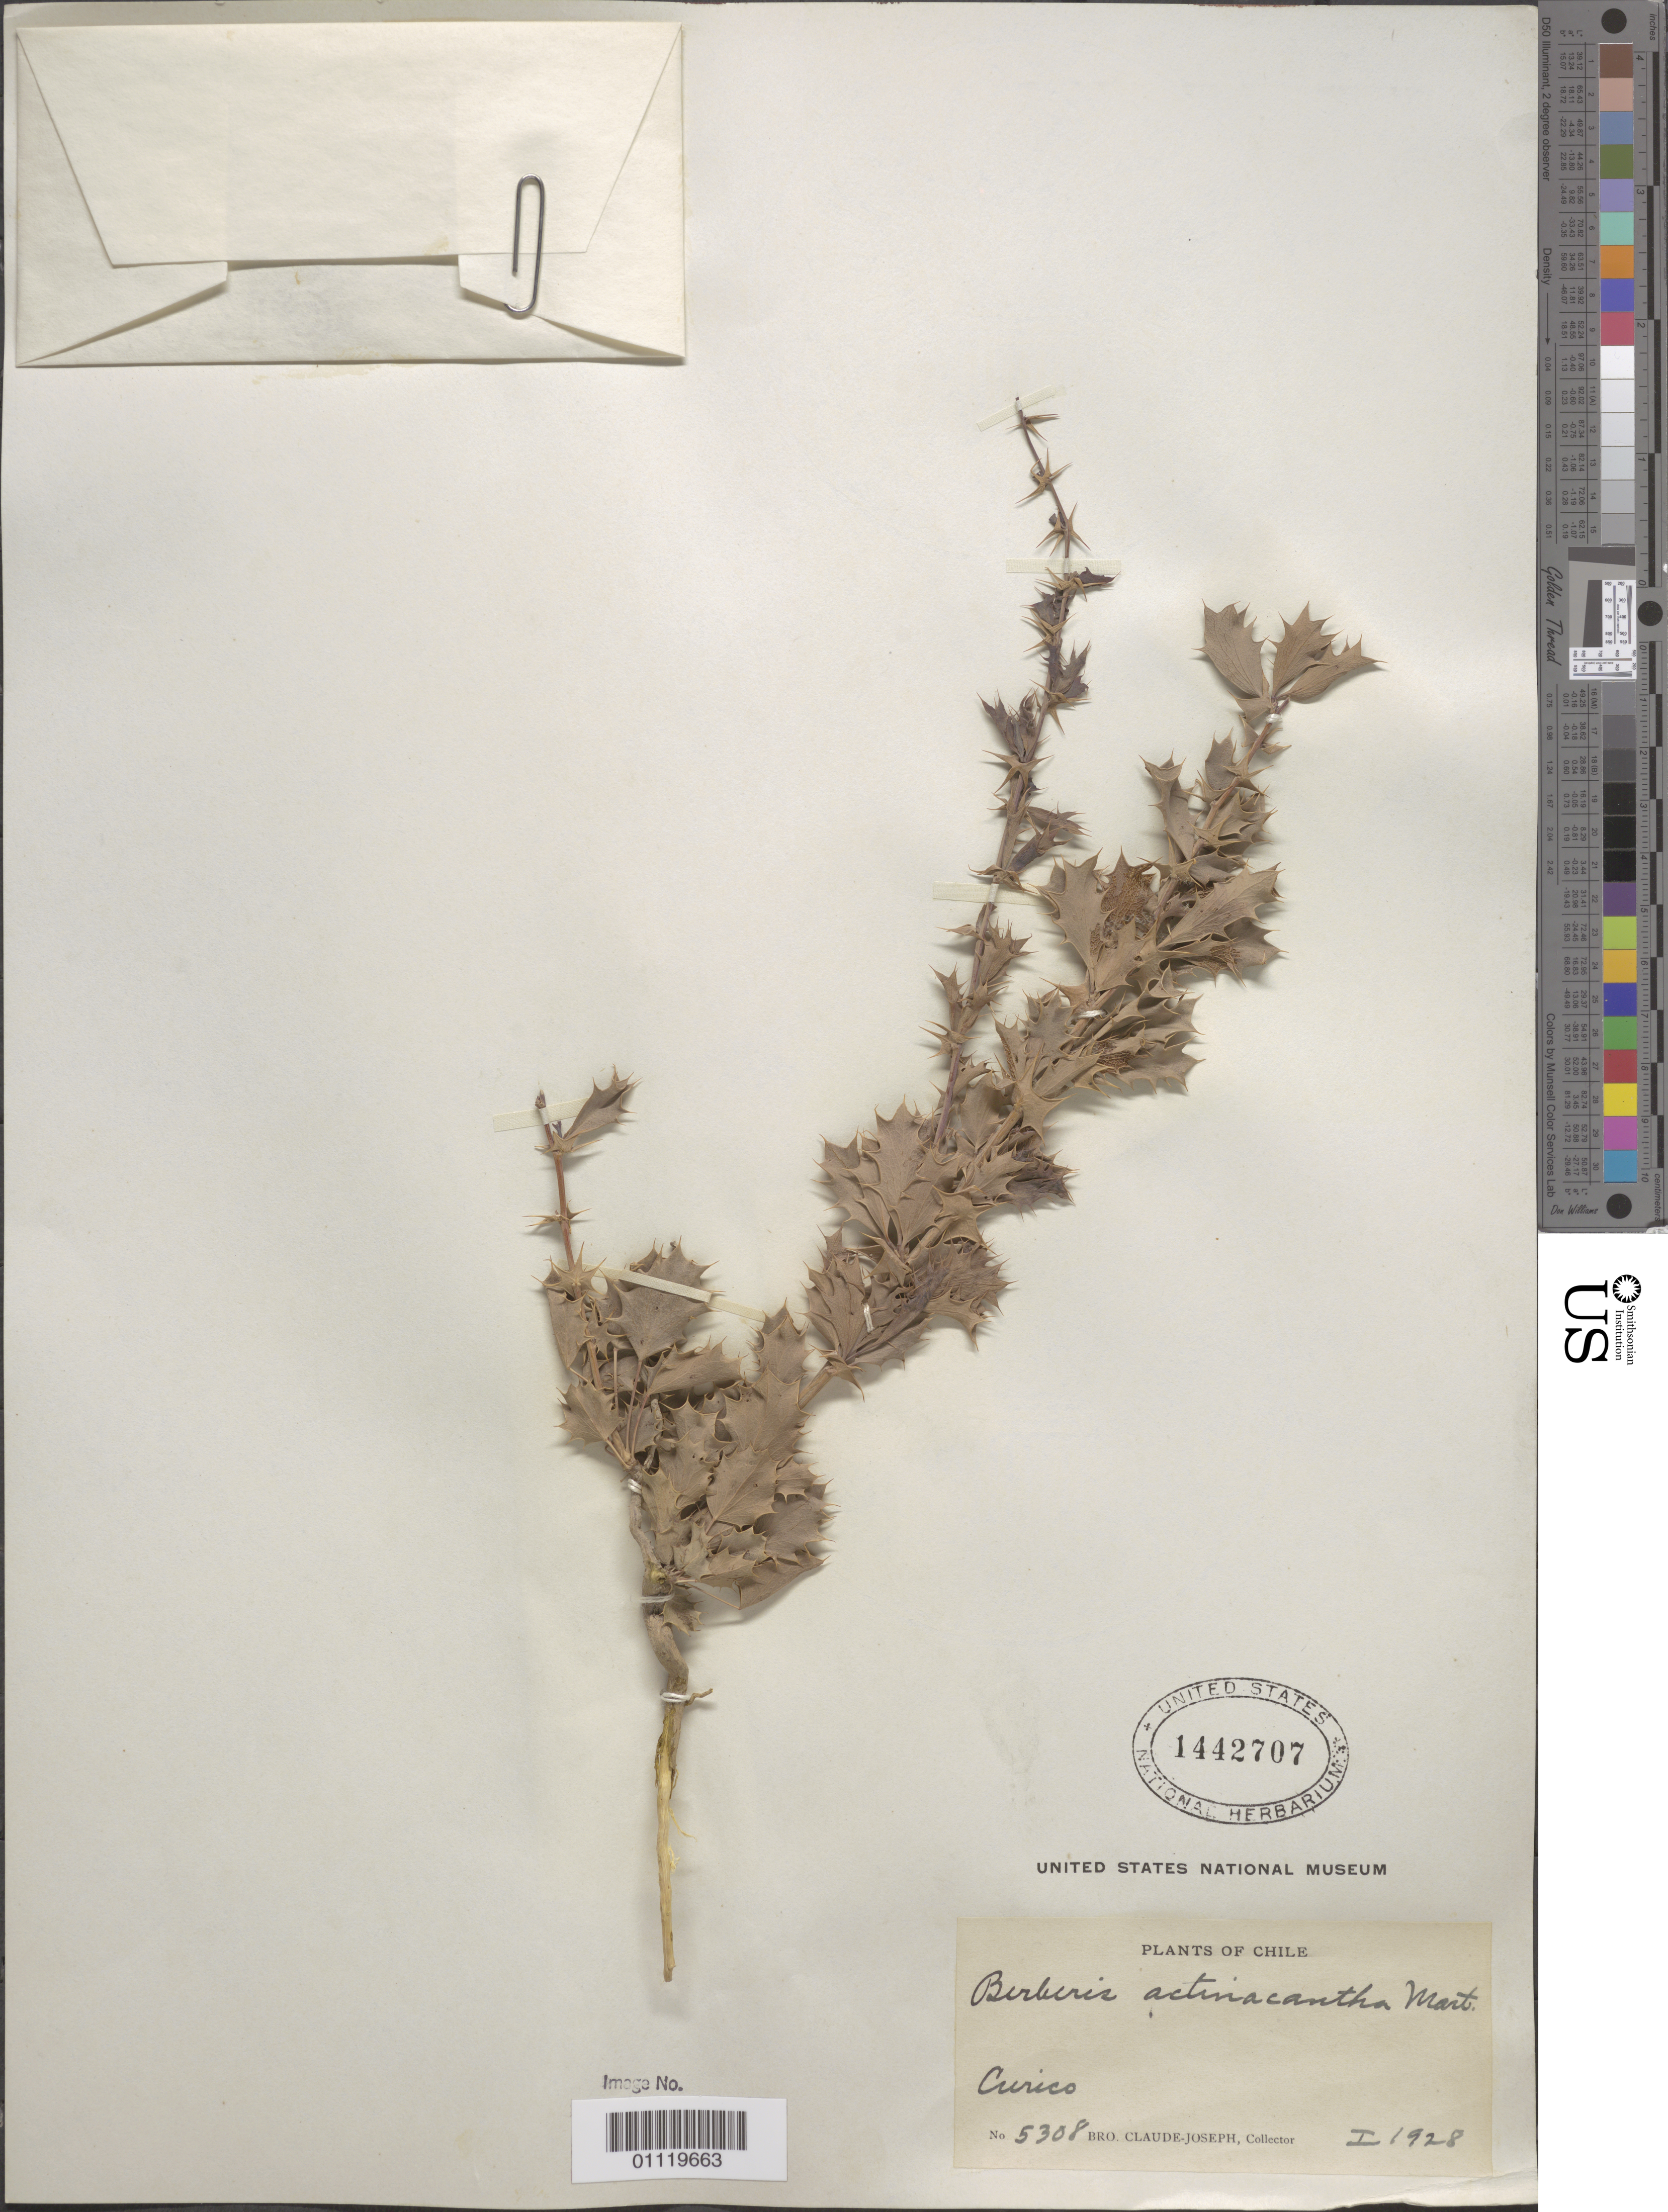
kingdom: Plantae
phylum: Tracheophyta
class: Magnoliopsida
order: Ranunculales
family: Berberidaceae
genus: Berberis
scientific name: Berberis actinacantha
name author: Mart. ex Schult. & Schult. f.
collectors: Bro. Claude-Joseph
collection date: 1928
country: Chile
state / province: Maule (VII)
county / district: Curicó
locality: Curico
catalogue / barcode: US 1442707